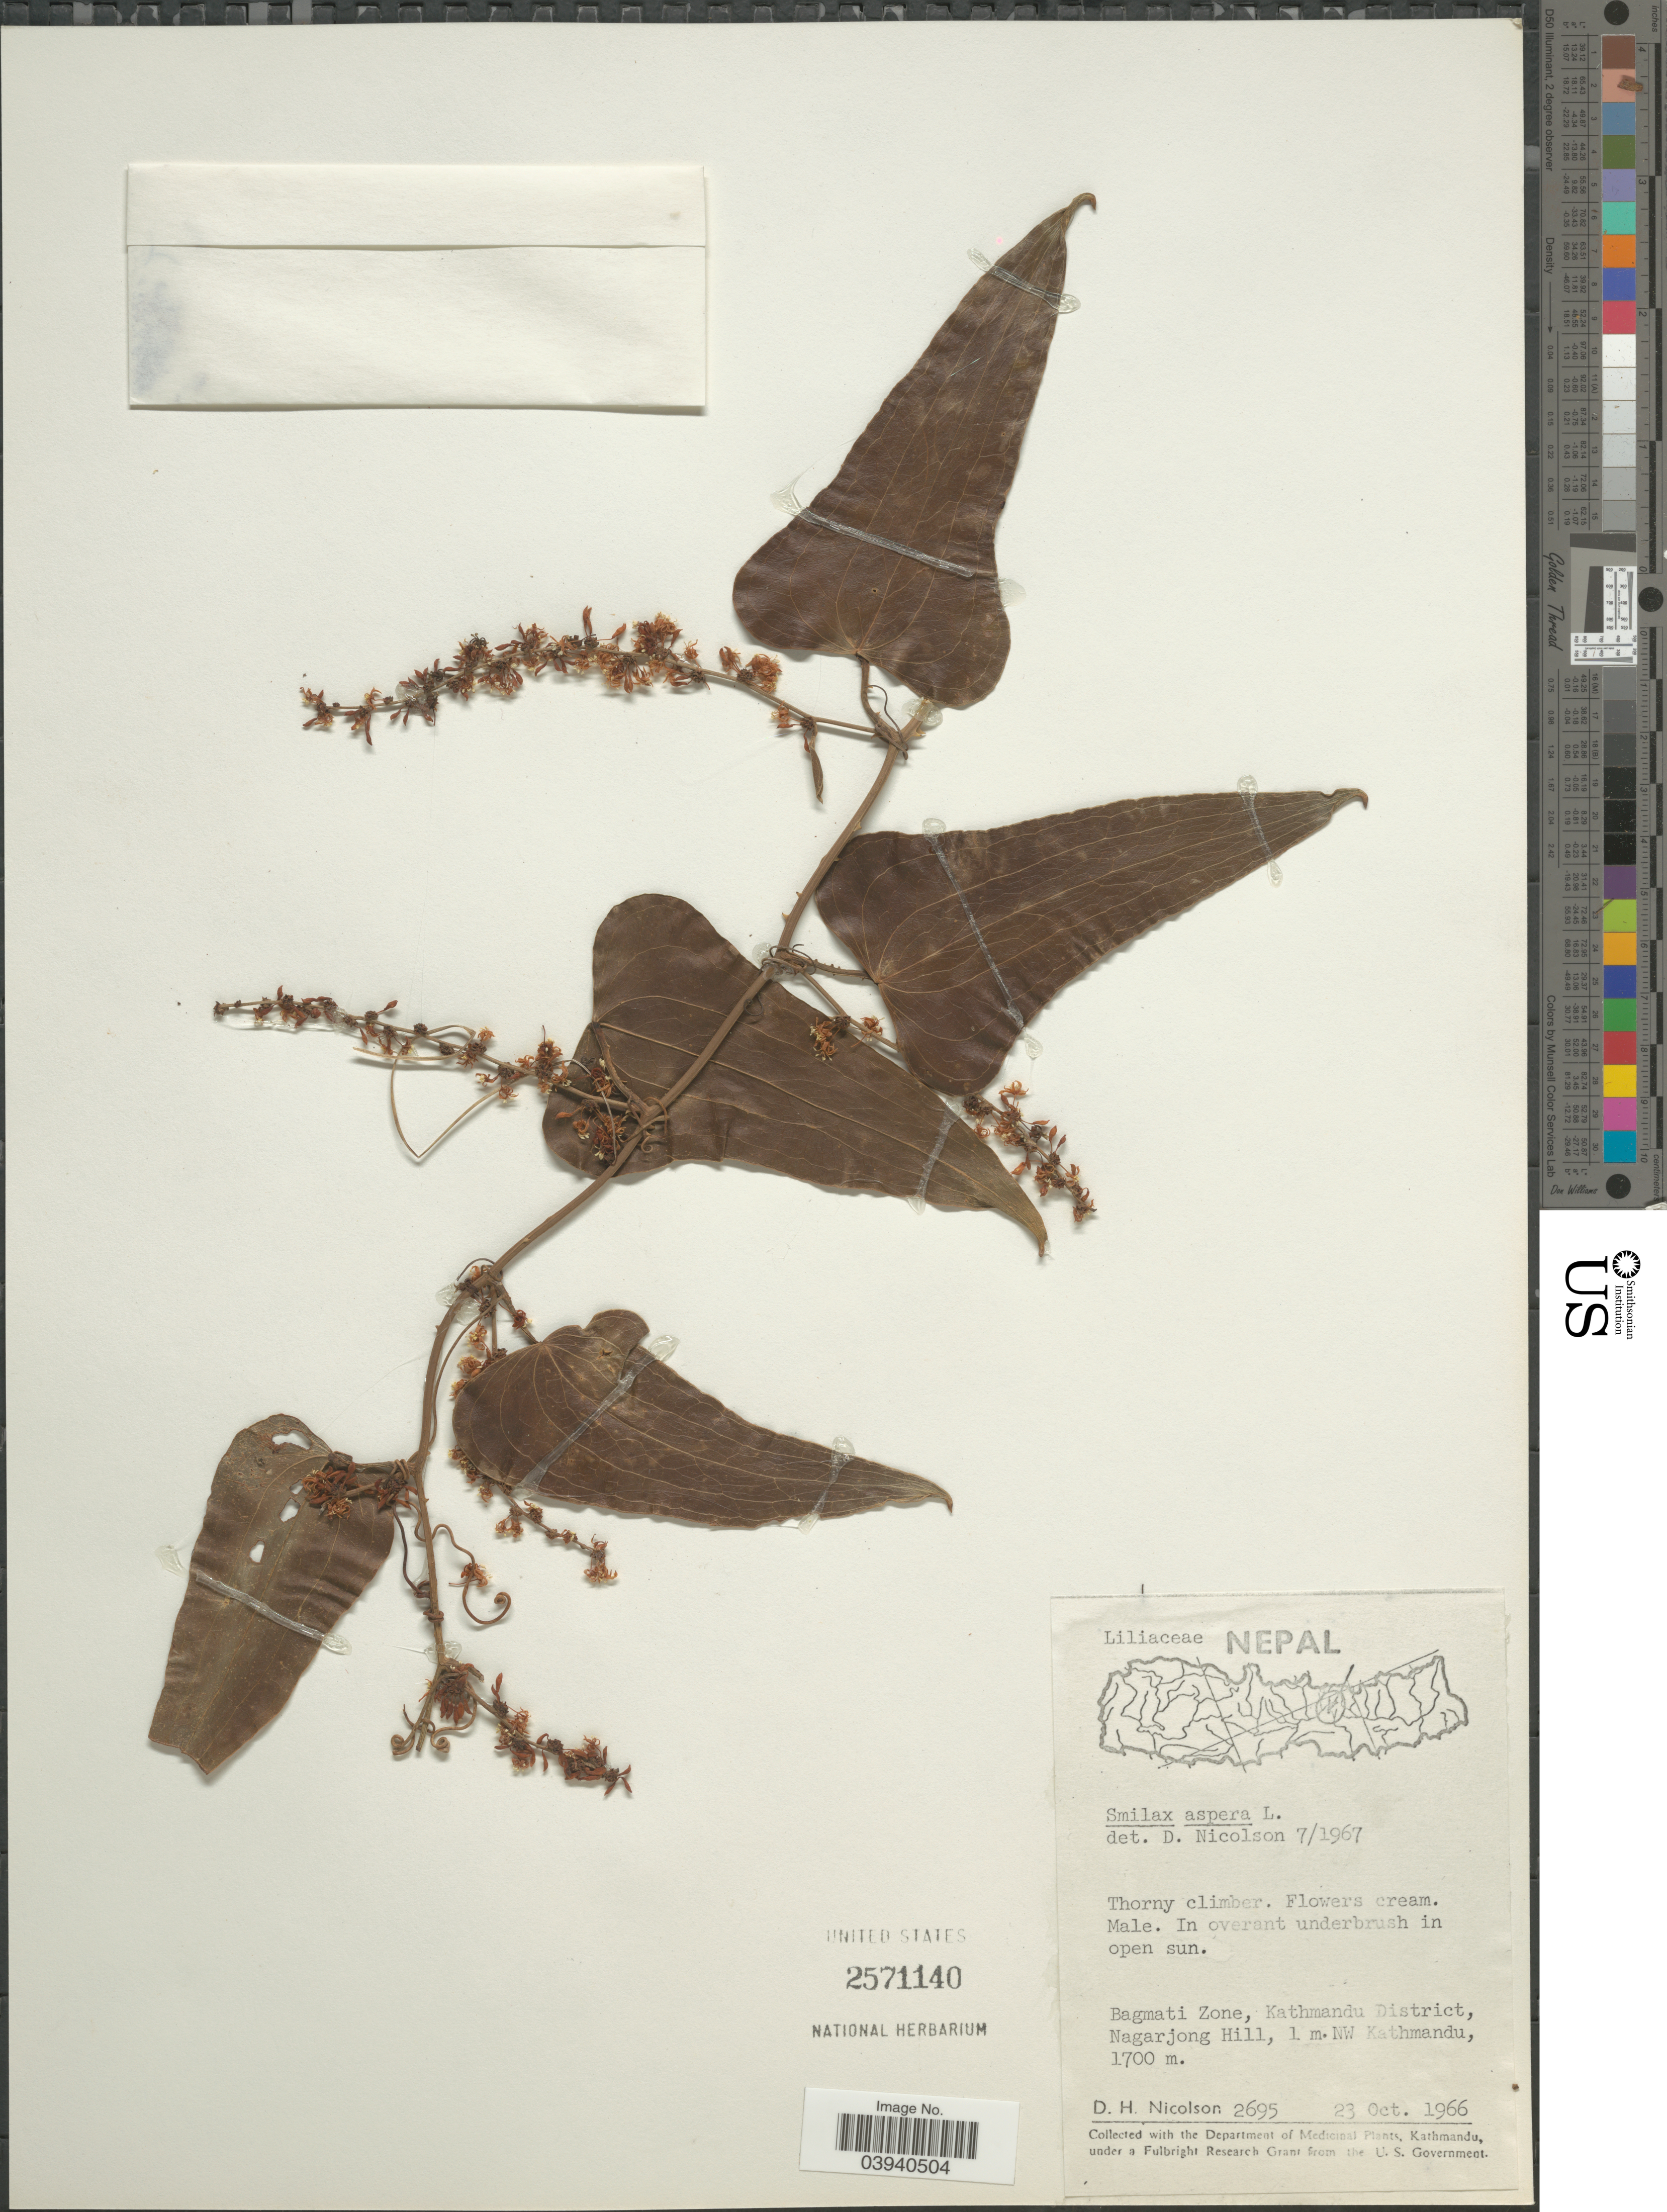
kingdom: Plantae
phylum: Tracheophyta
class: Liliopsida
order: Liliales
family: Smilacaceae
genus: Smilax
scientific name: Smilax aspera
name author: L.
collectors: D. H. Nicolson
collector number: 2695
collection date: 1966-10-23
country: Nepal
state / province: Bagmati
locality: Bagmati Zone, Kathmandu District, Nagarjong Hill, 1 m. NW Kathmandu.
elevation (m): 1700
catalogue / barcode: US 2571140